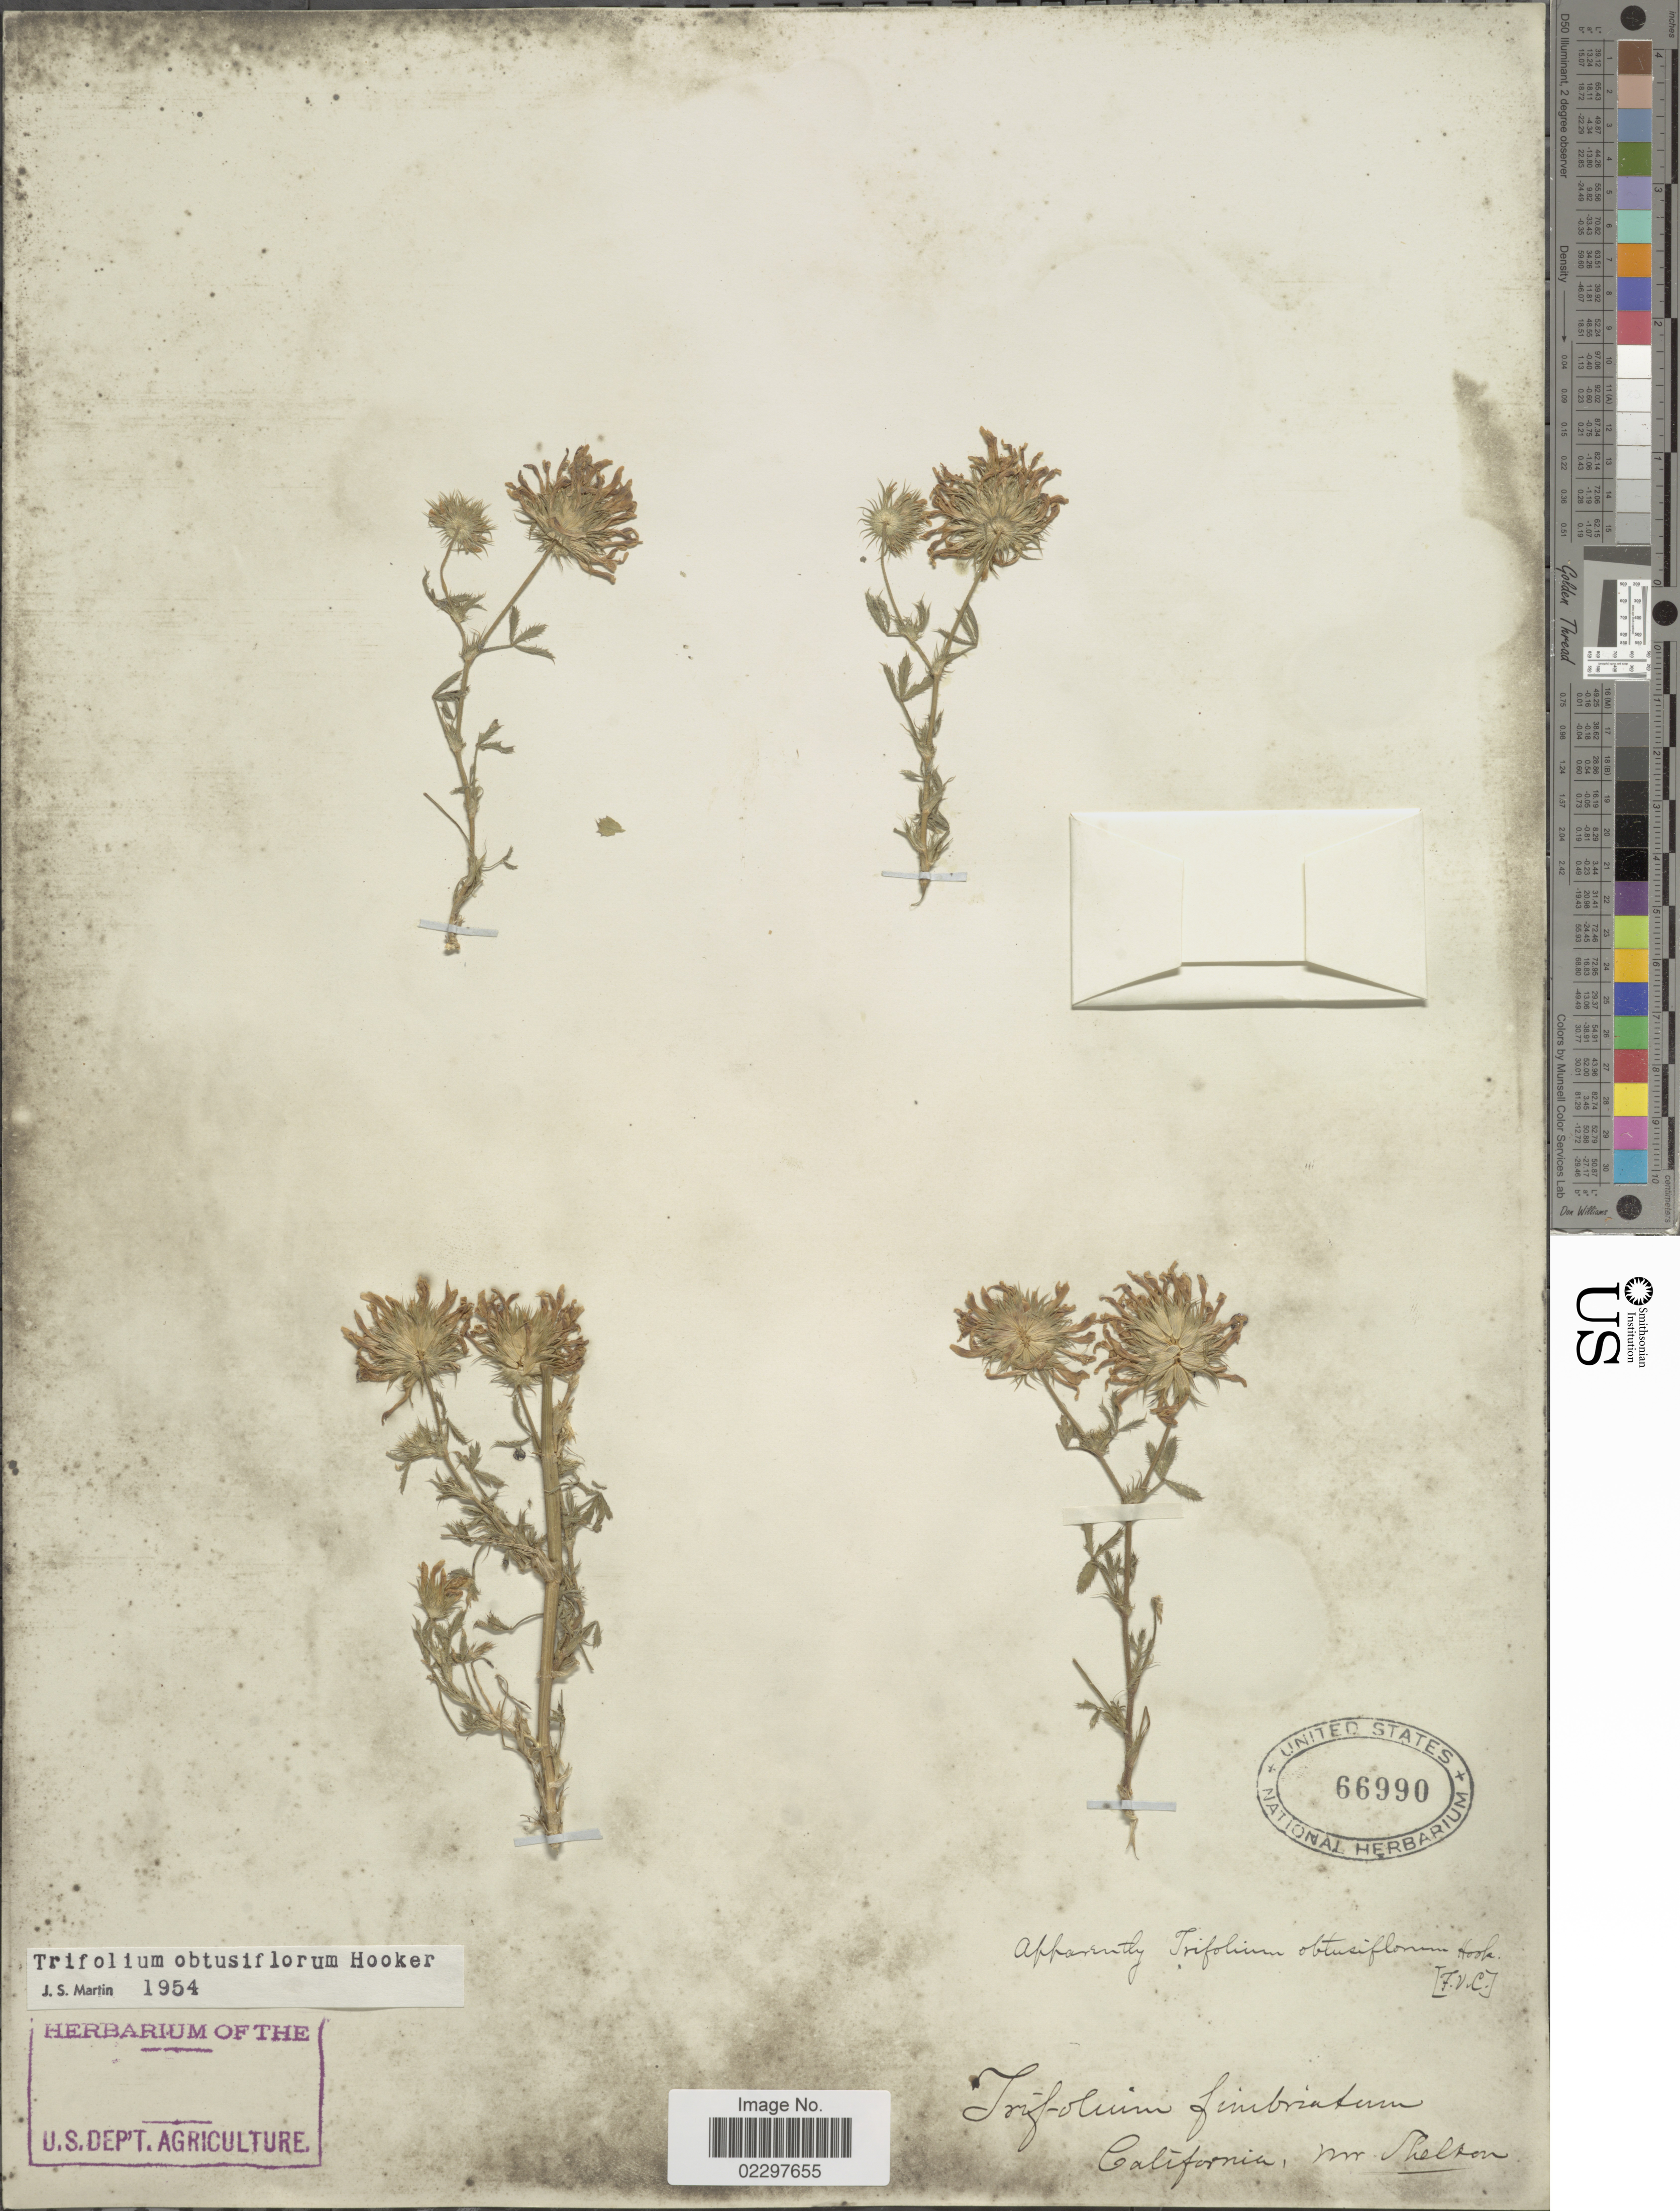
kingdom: Plantae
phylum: Tracheophyta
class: Magnoliopsida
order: Fabales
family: Fabaceae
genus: Trifolium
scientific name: Trifolium obtusiflorum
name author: Hook.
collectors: Shelton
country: United States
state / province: California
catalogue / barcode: US 66990